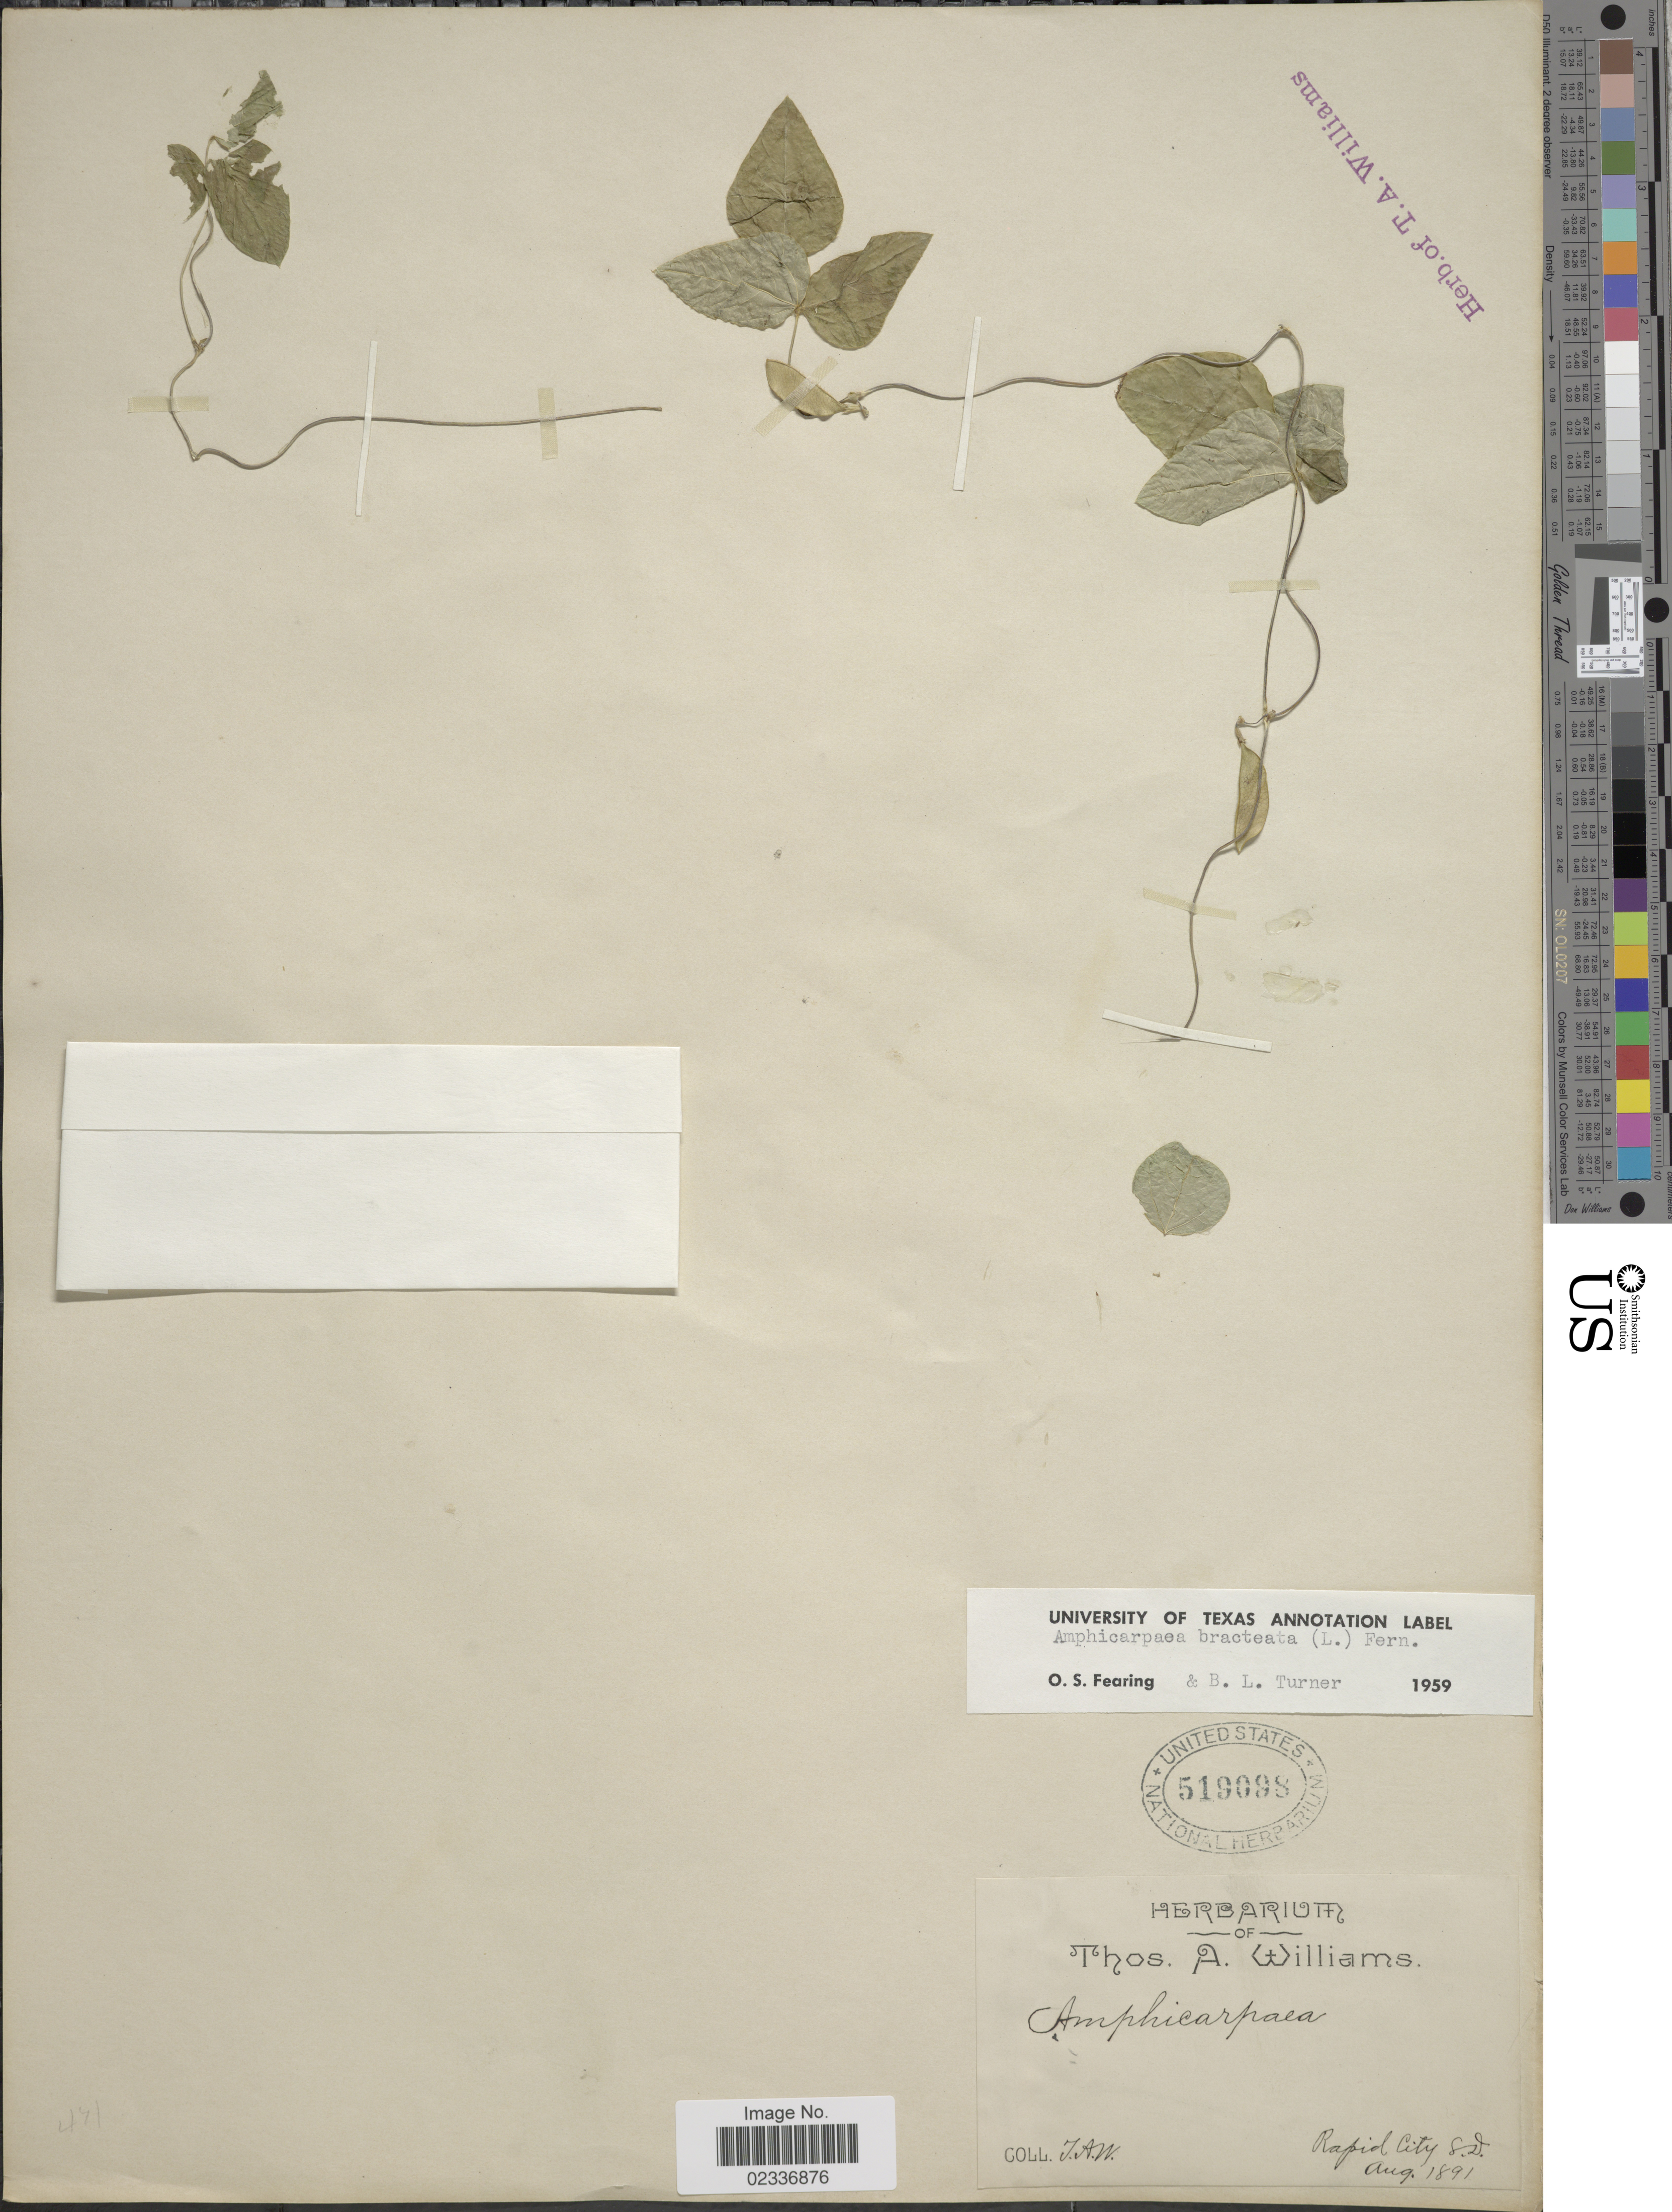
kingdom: Plantae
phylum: Tracheophyta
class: Magnoliopsida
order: Fabales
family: Fabaceae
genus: Amphicarpaea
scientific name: Amphicarpaea bracteata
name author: (L.) Fernald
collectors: T. A. Williams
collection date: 1891-08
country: United States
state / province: South Dakota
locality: Rapid City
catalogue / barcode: US 519098